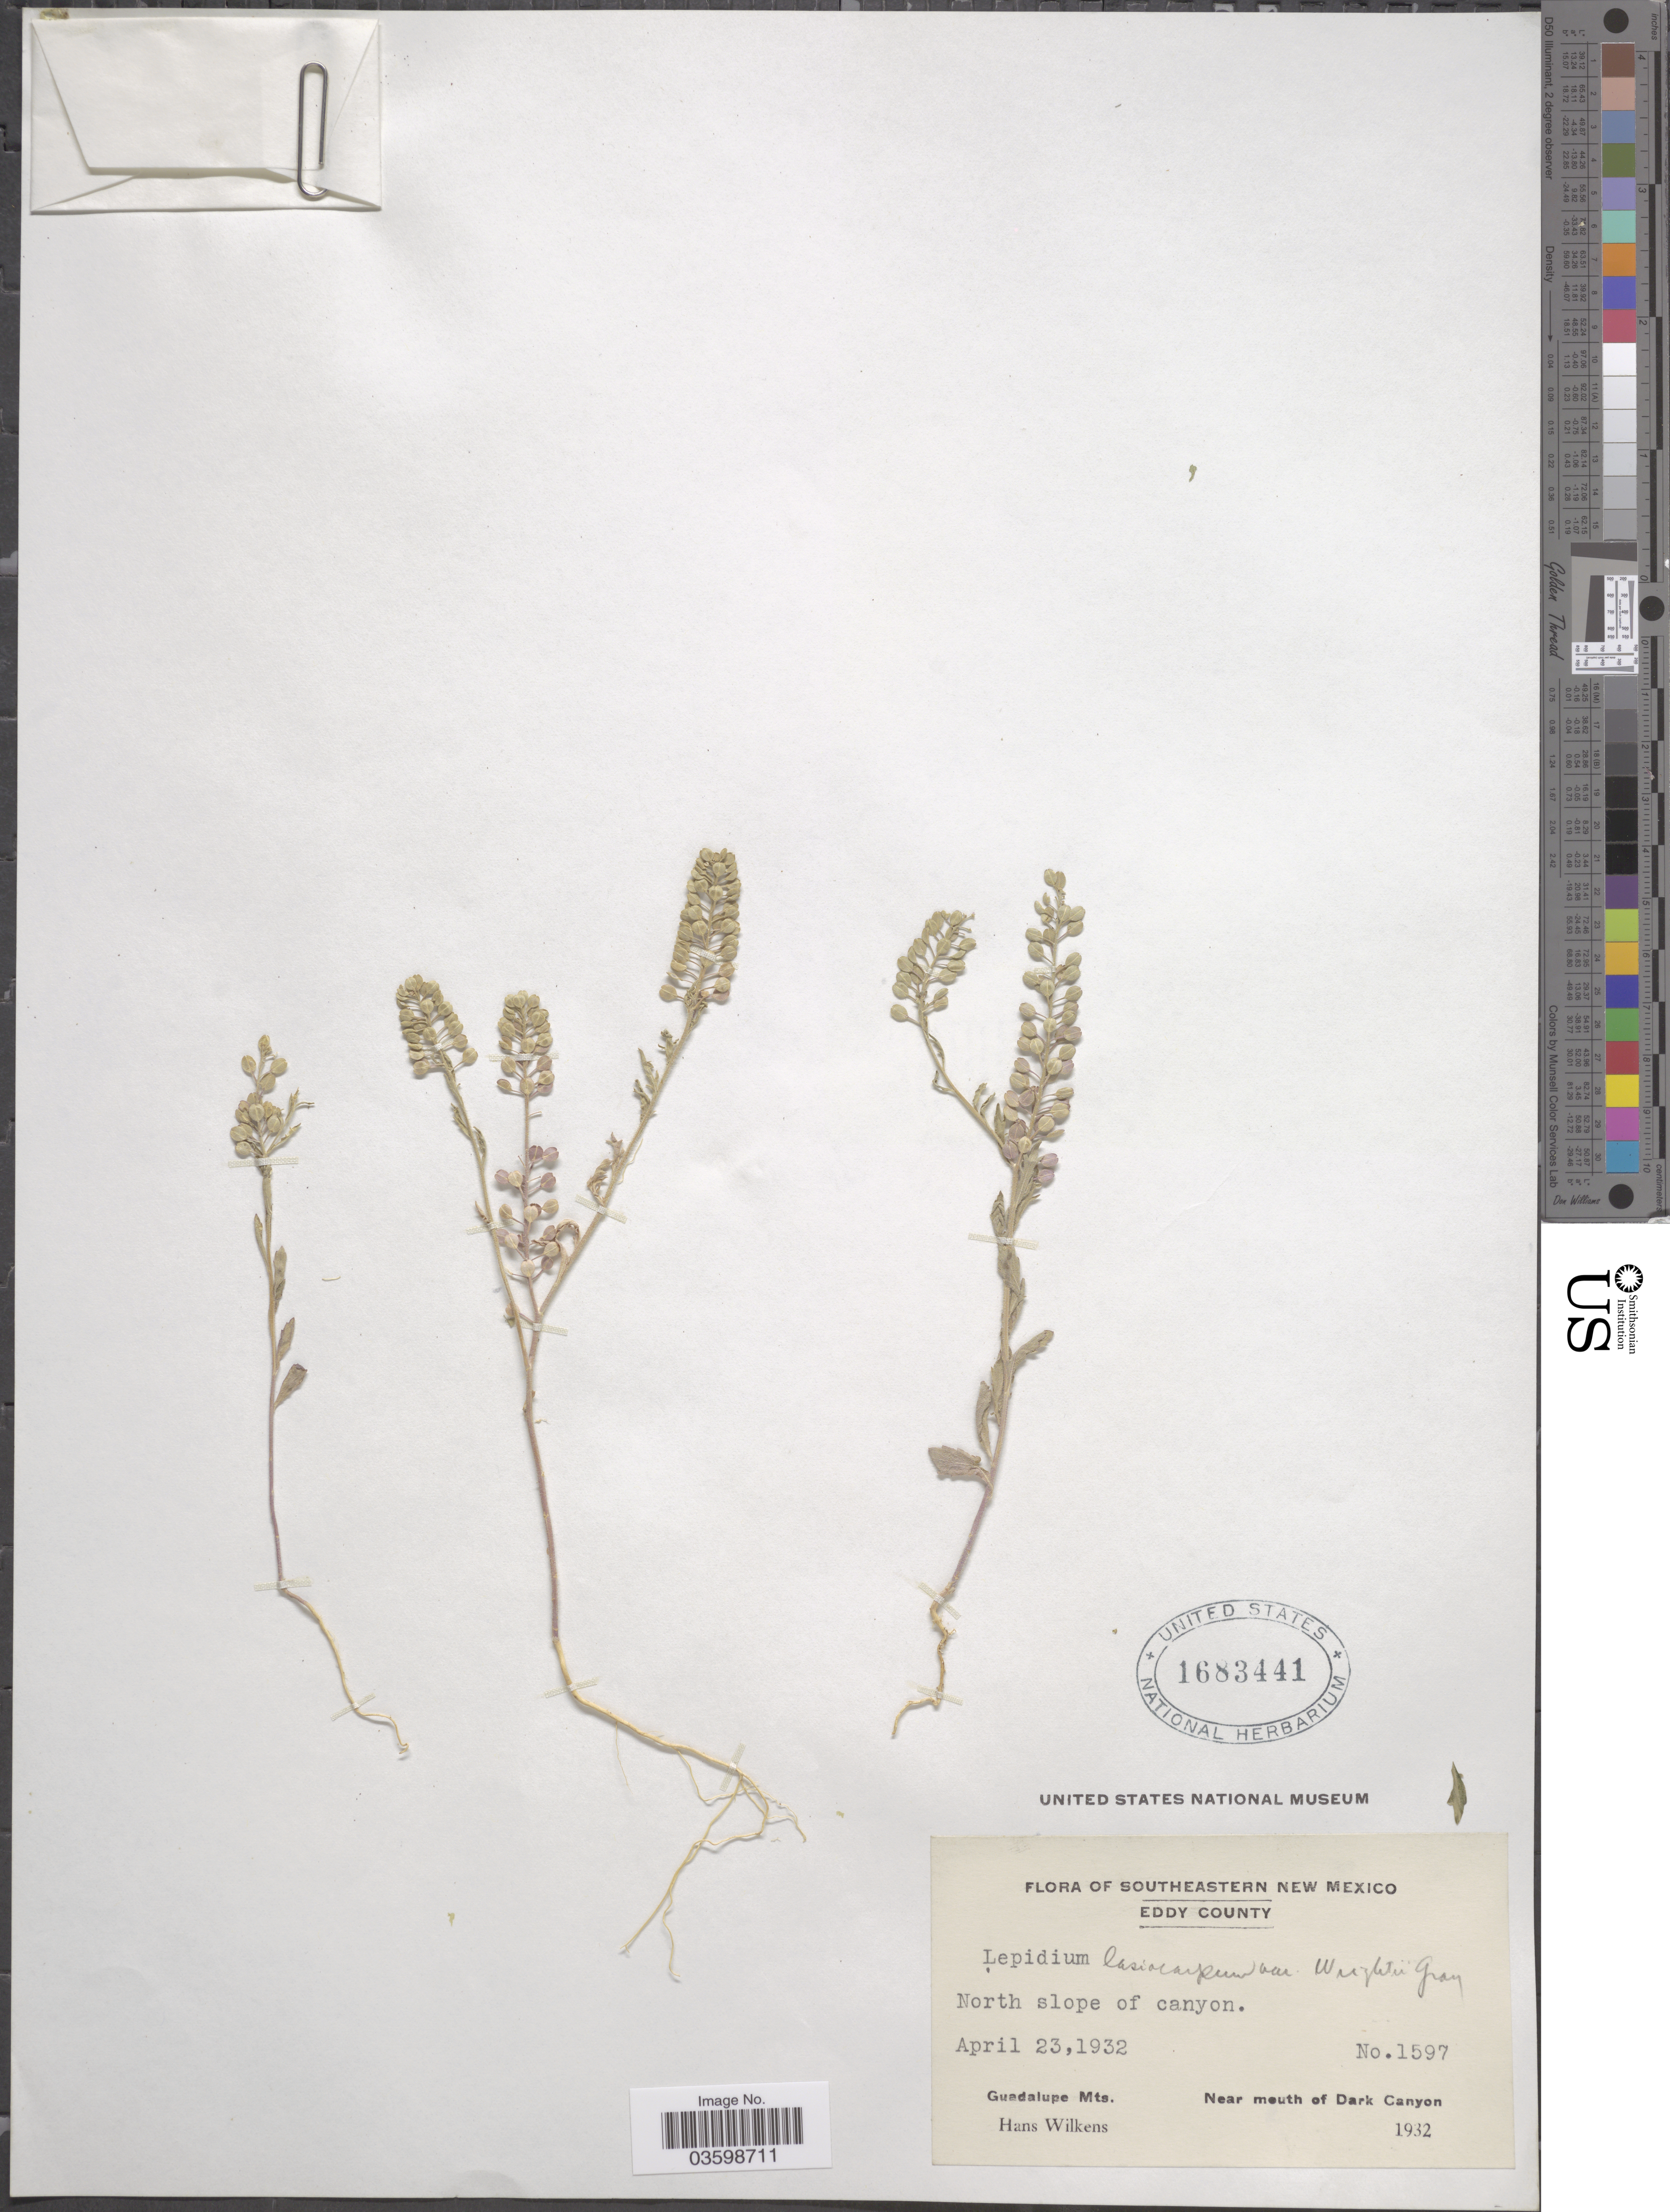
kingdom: Plantae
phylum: Tracheophyta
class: Magnoliopsida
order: Brassicales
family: Brassicaceae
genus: Lepidium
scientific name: Lepidium lasiocarpum var. wrightii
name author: (A. Gray) C.L. Hitchc.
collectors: H. Wilkens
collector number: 1597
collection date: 1932-04-23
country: United States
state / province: New Mexico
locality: Southeastern New Mexico. North slope of canyon. Guadalupe Mts. Near mouth of Dark Canyon.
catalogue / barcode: US 1683441